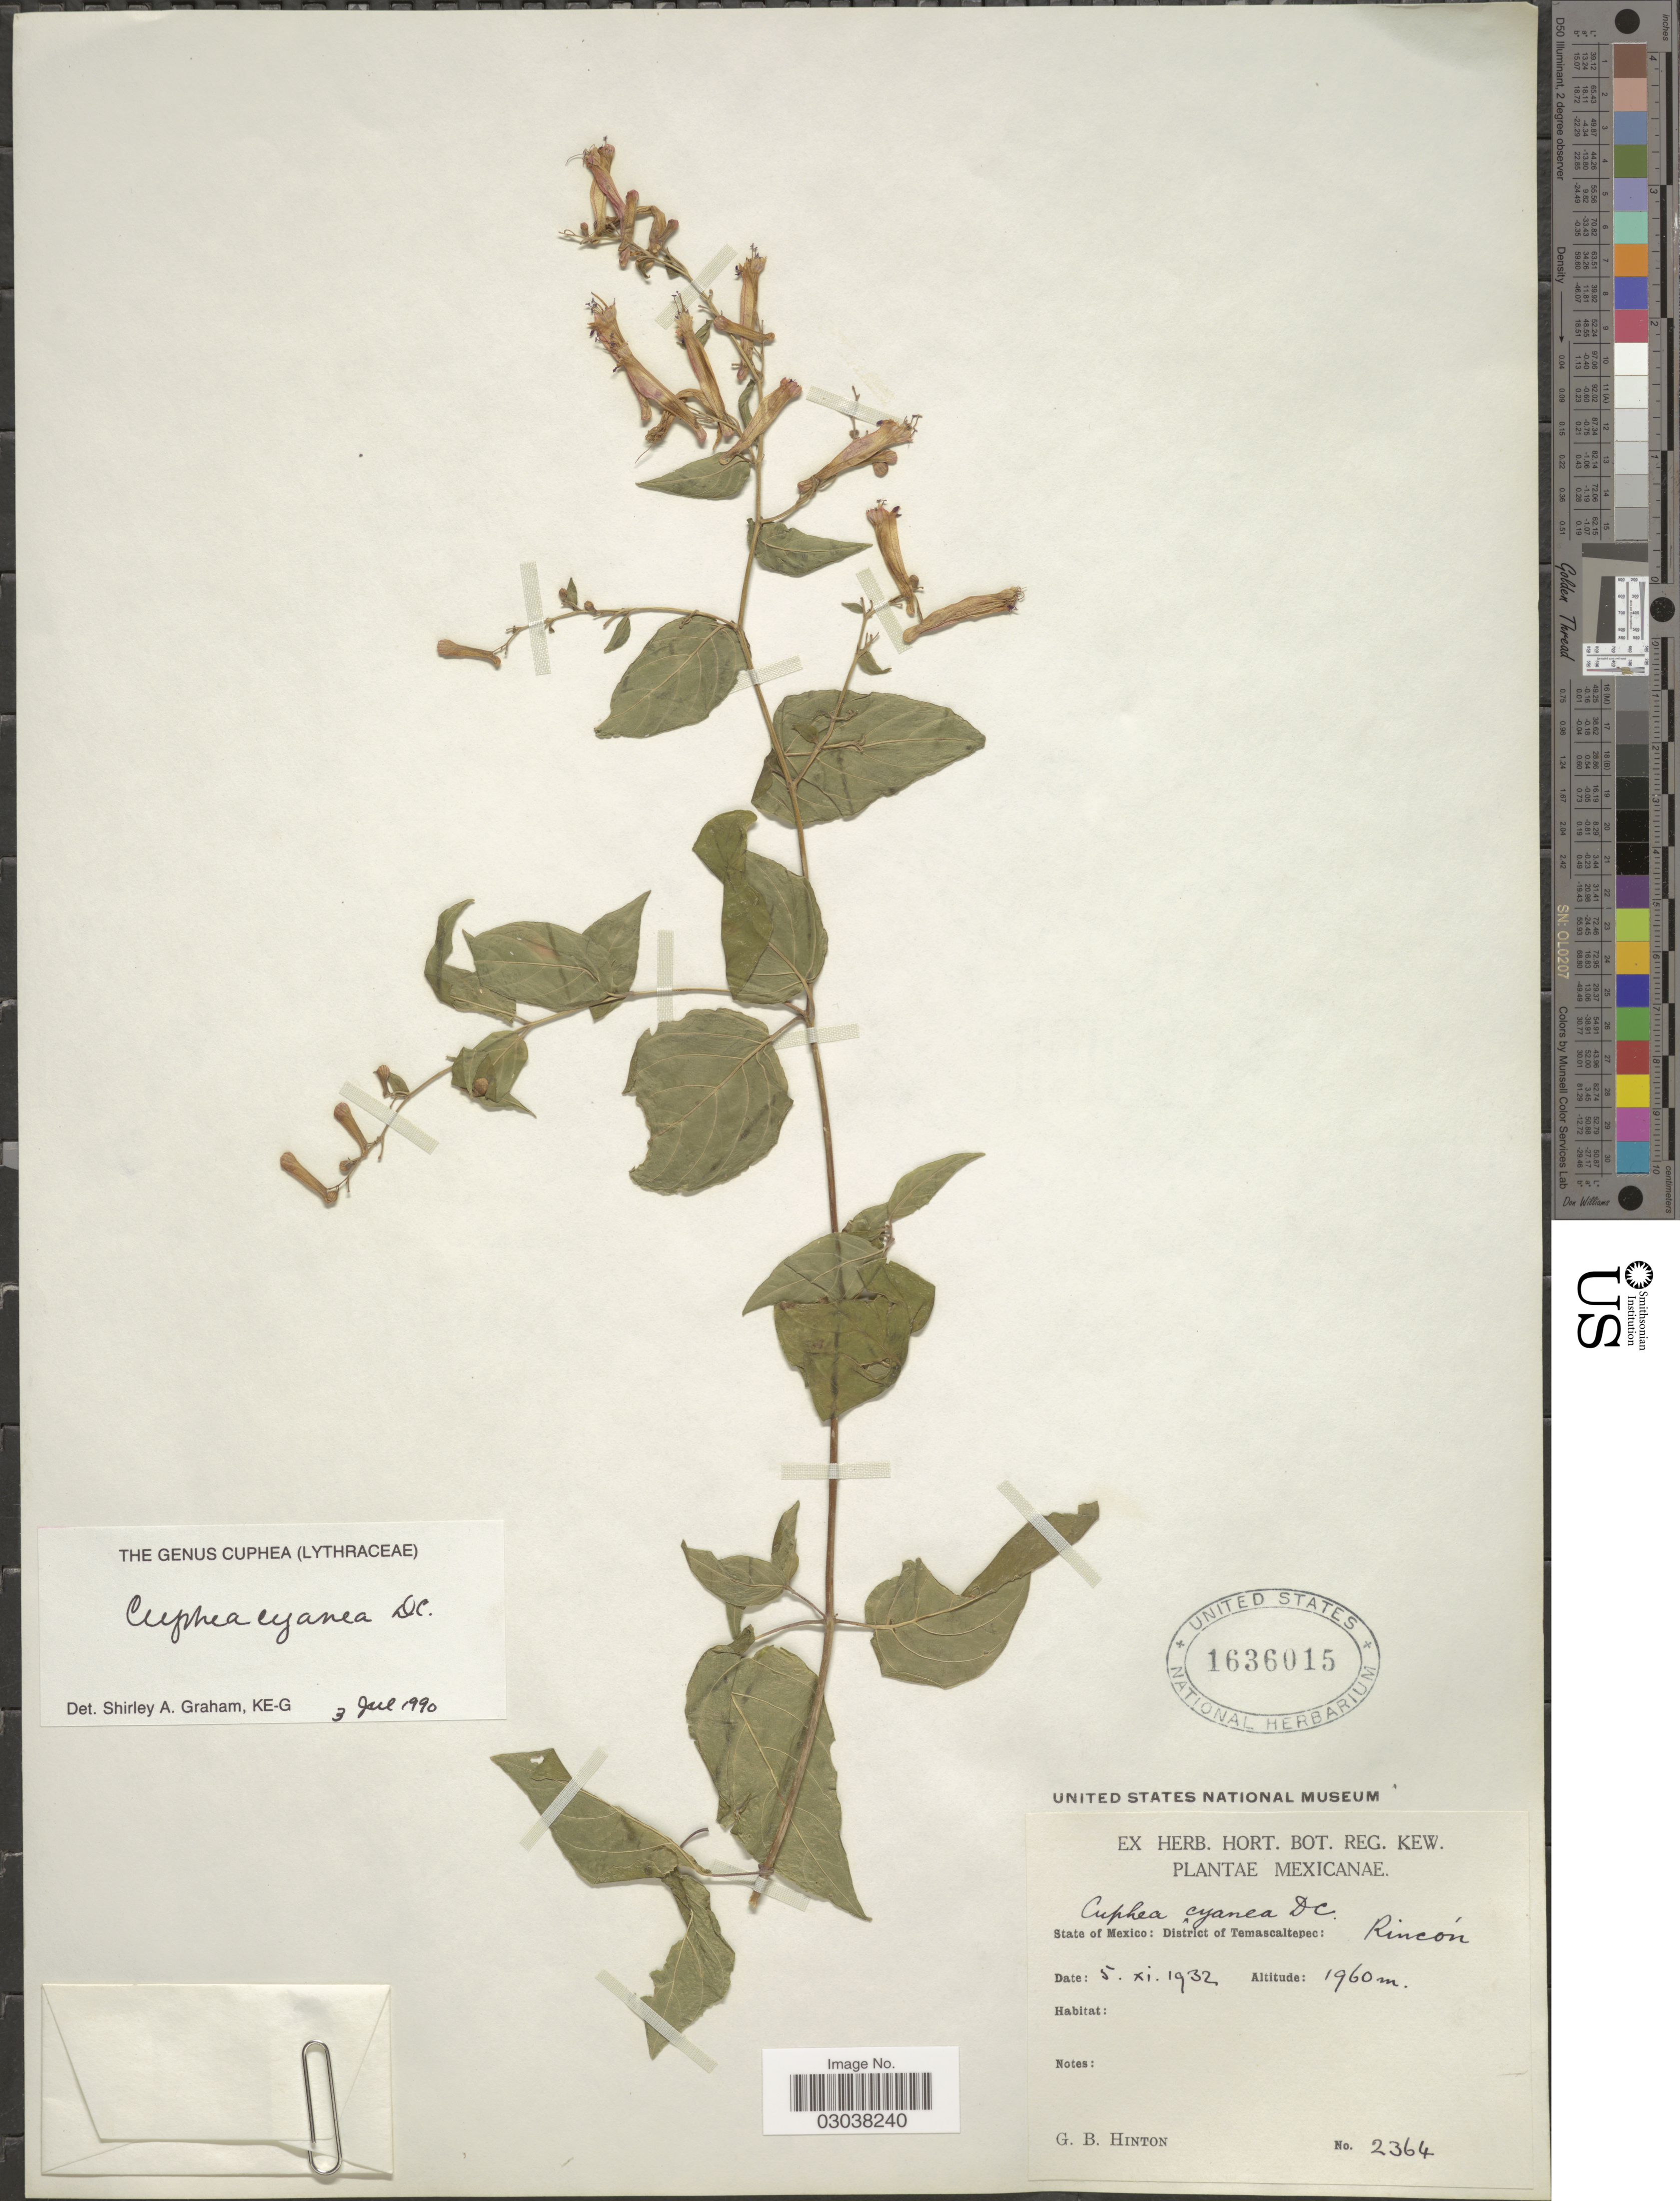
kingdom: Plantae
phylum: Tracheophyta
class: Magnoliopsida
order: Myrtales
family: Lythraceae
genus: Cuphea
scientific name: Cuphea cyanea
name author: DC.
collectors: G. B. Hinton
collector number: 2364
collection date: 1932-11-05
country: Mexico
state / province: México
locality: District of Temascaltepec: Rincón.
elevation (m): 1960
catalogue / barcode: US 1636015